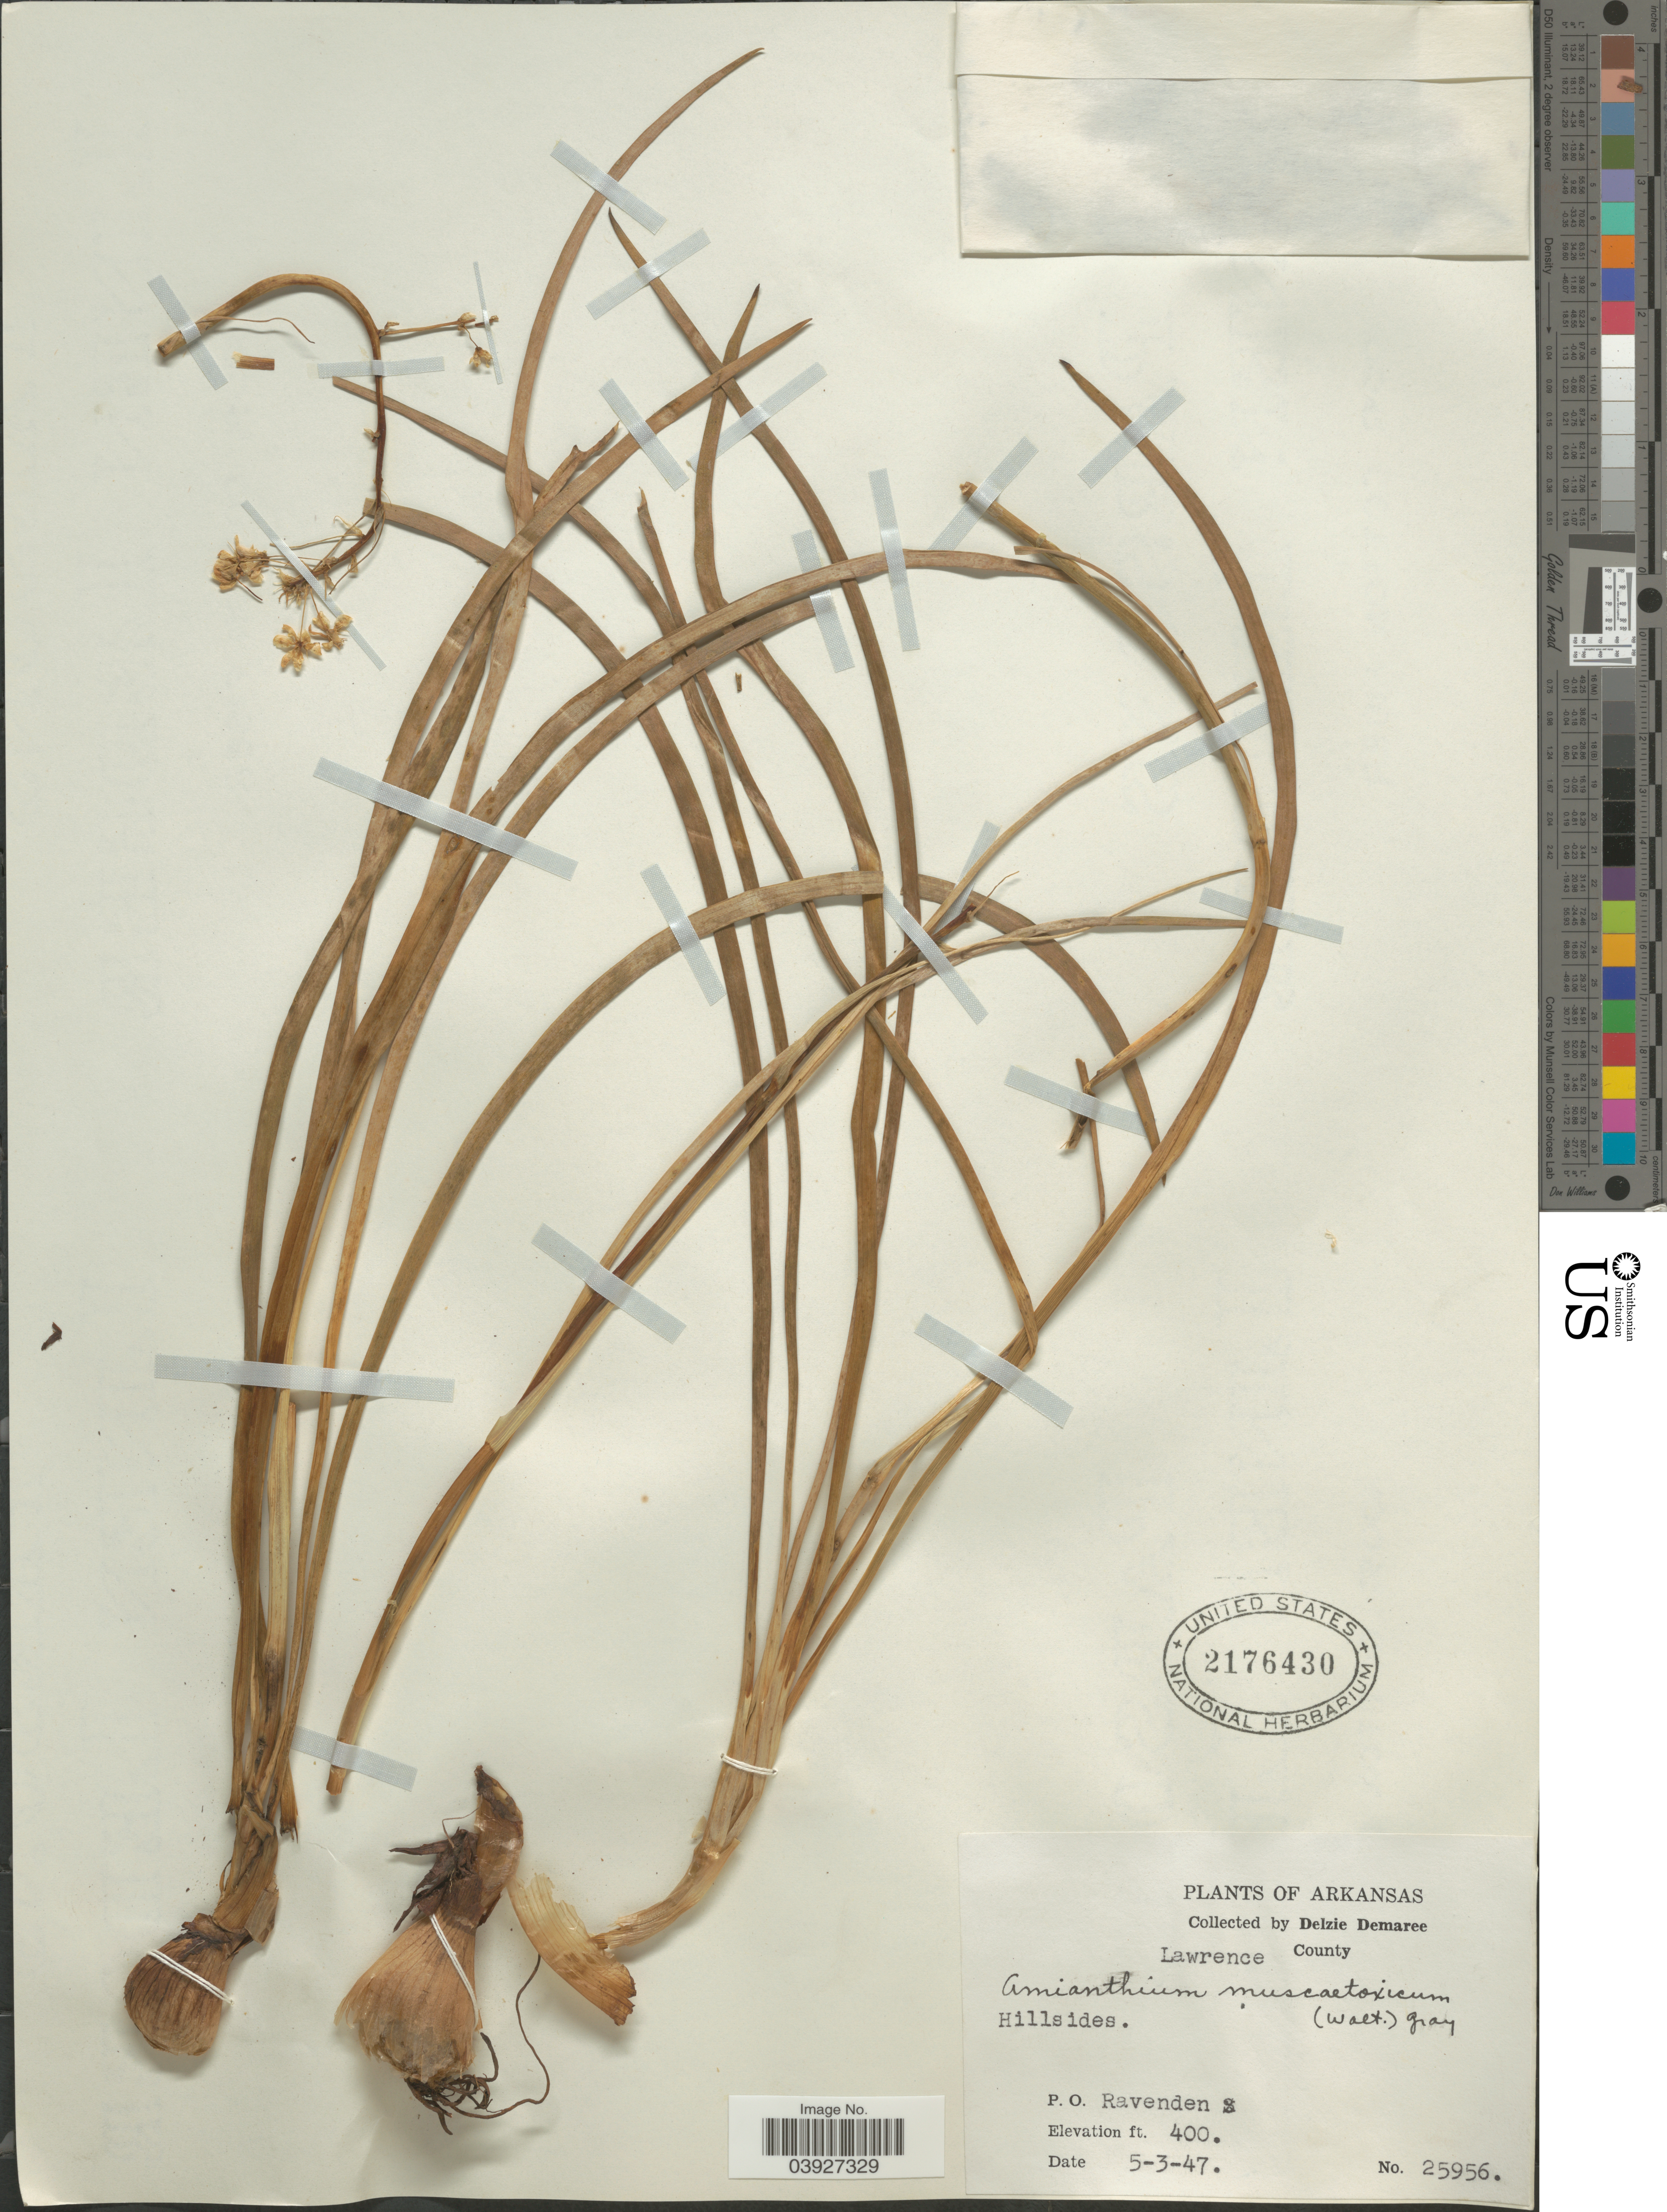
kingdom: Plantae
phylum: Tracheophyta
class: Liliopsida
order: Liliales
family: Melanthiaceae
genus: Amianthium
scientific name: Amianthium muscitoxicum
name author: (Walter) A. Gray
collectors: D. Demaree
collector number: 25956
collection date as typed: Transcribed d/m/y: 3/5/47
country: United States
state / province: Arkansas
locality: Lawrence County. P. O. Ravenden.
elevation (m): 122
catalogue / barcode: US 2176430